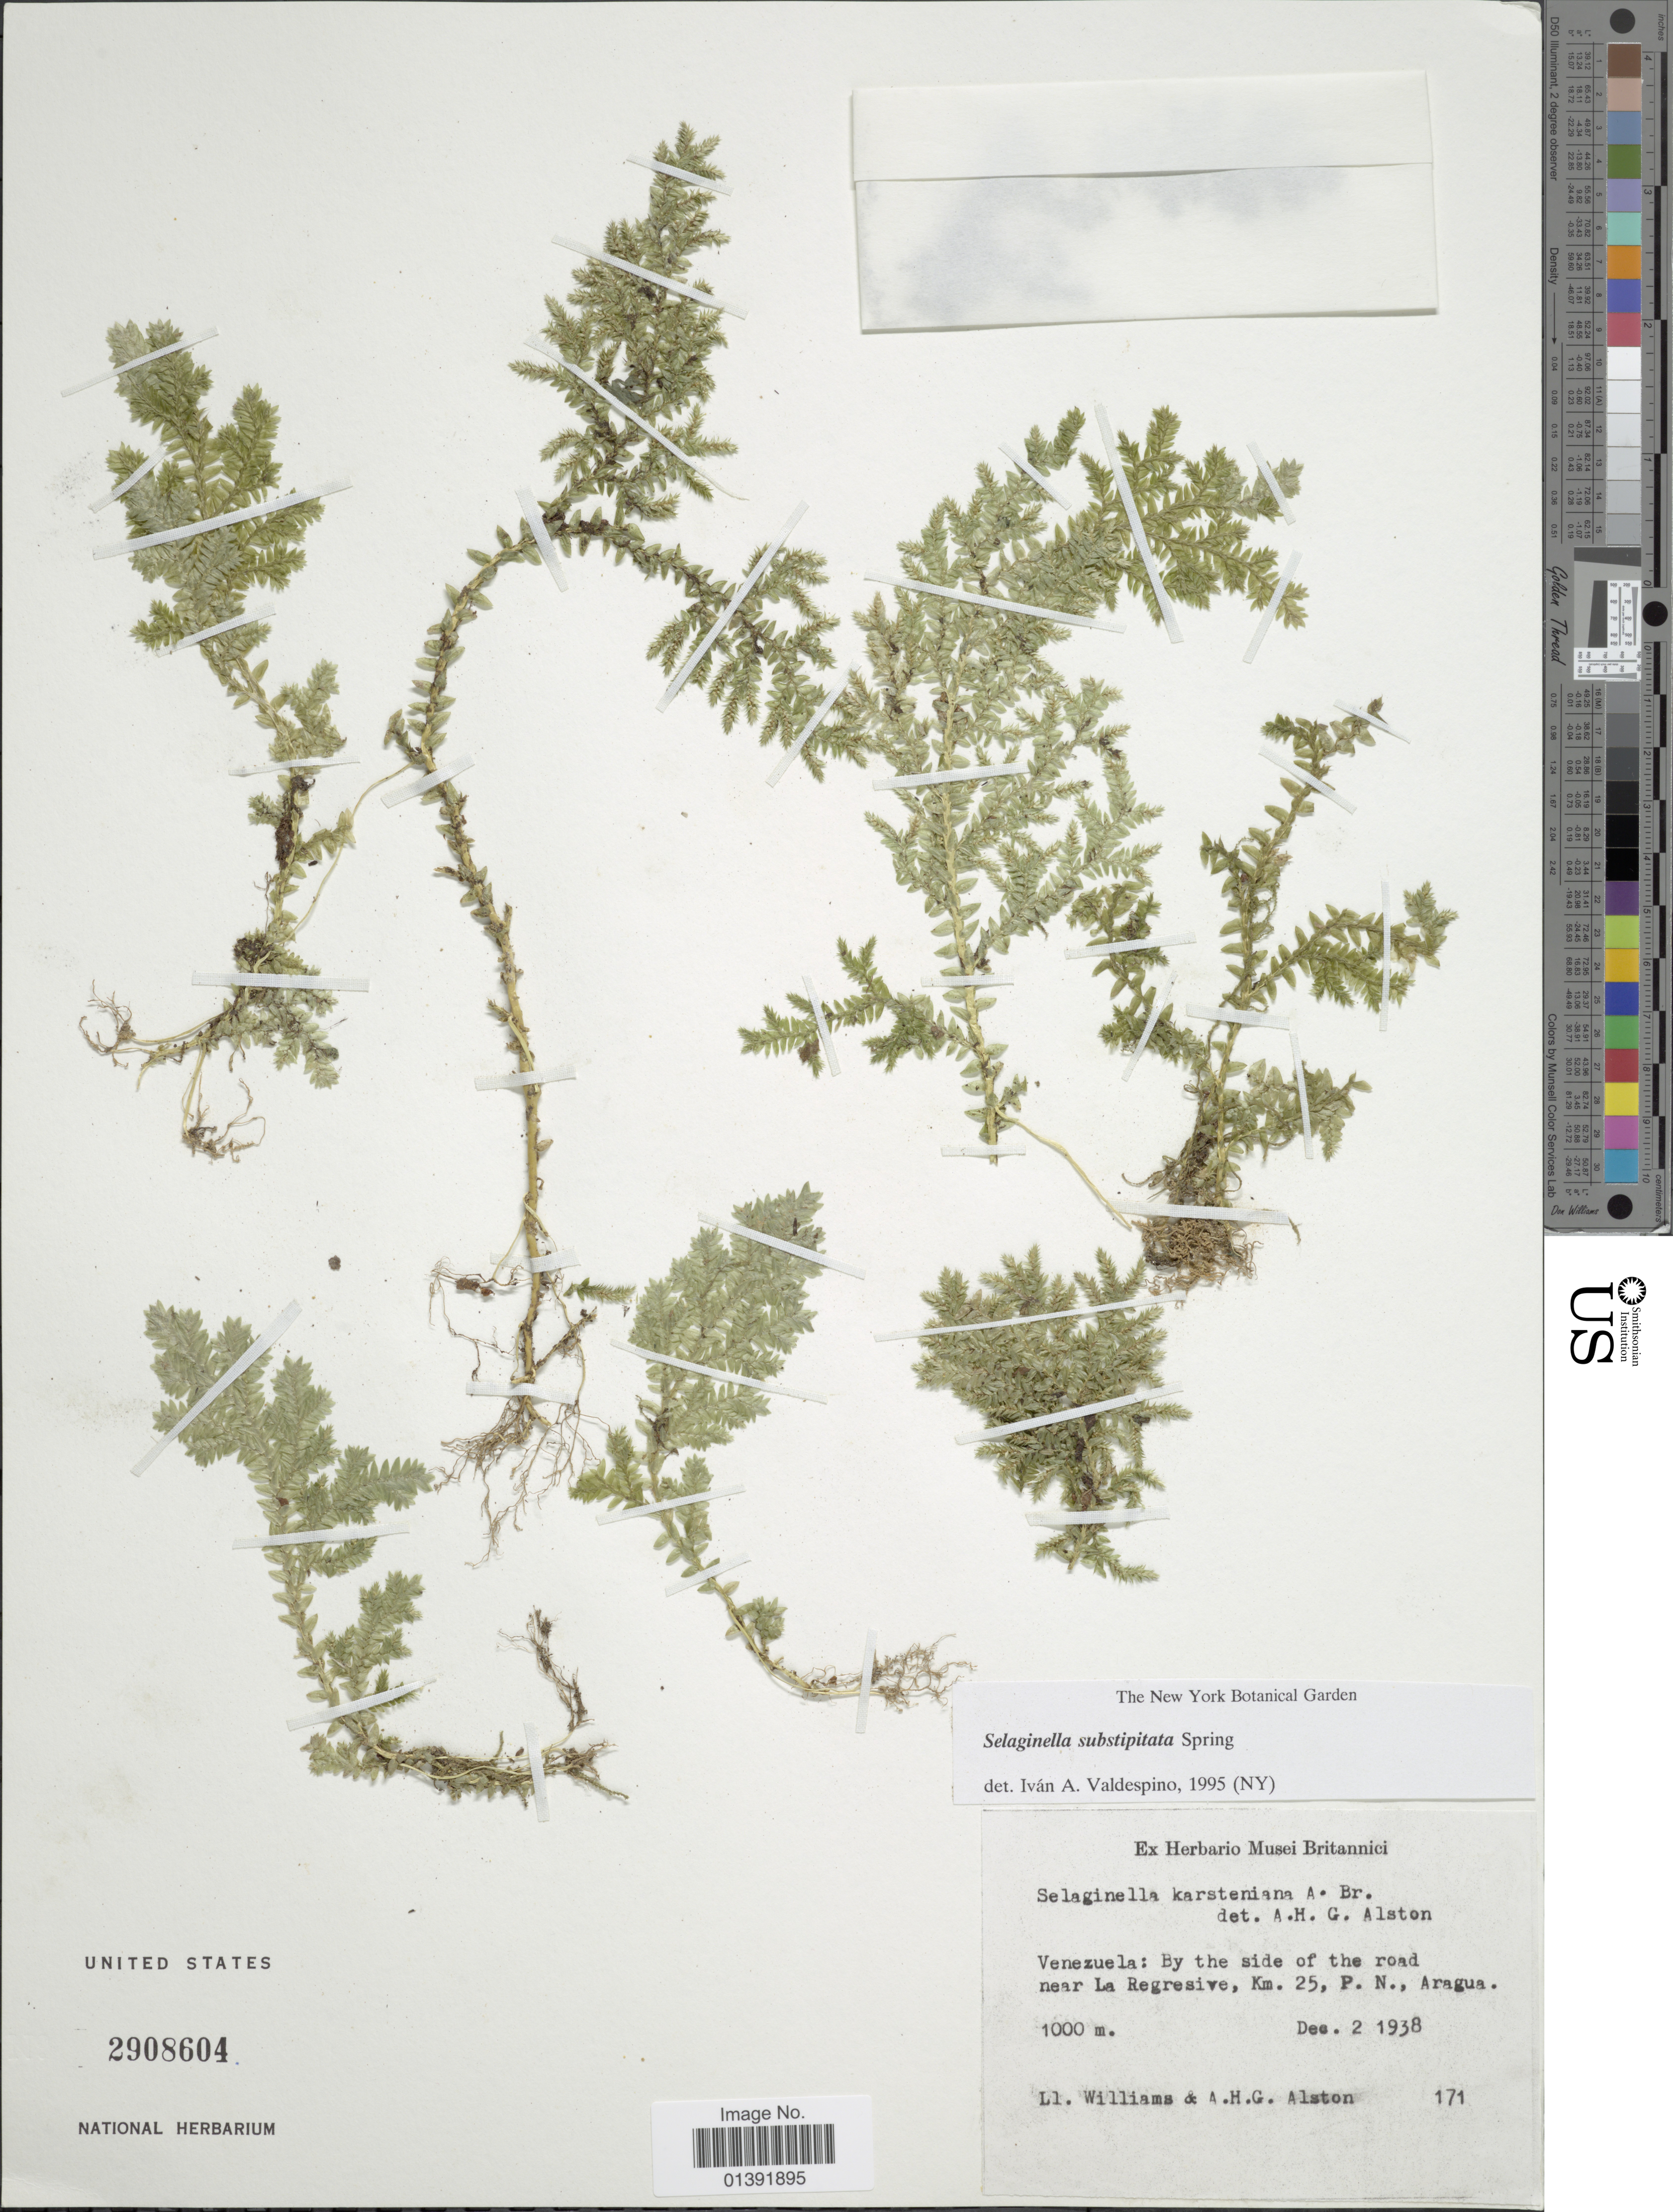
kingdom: Plantae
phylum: Tracheophyta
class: Lycopodiopsida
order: Selaginellales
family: Selaginellaceae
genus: Selaginella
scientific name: Selaginella substipitata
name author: Spring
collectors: Ll. Williams & A. H. Alston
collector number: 171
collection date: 1938-12-02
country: Venezuela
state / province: Aragua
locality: By the side of the road near La Regresive, km 25, P. N.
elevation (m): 1000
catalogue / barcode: US 2908604